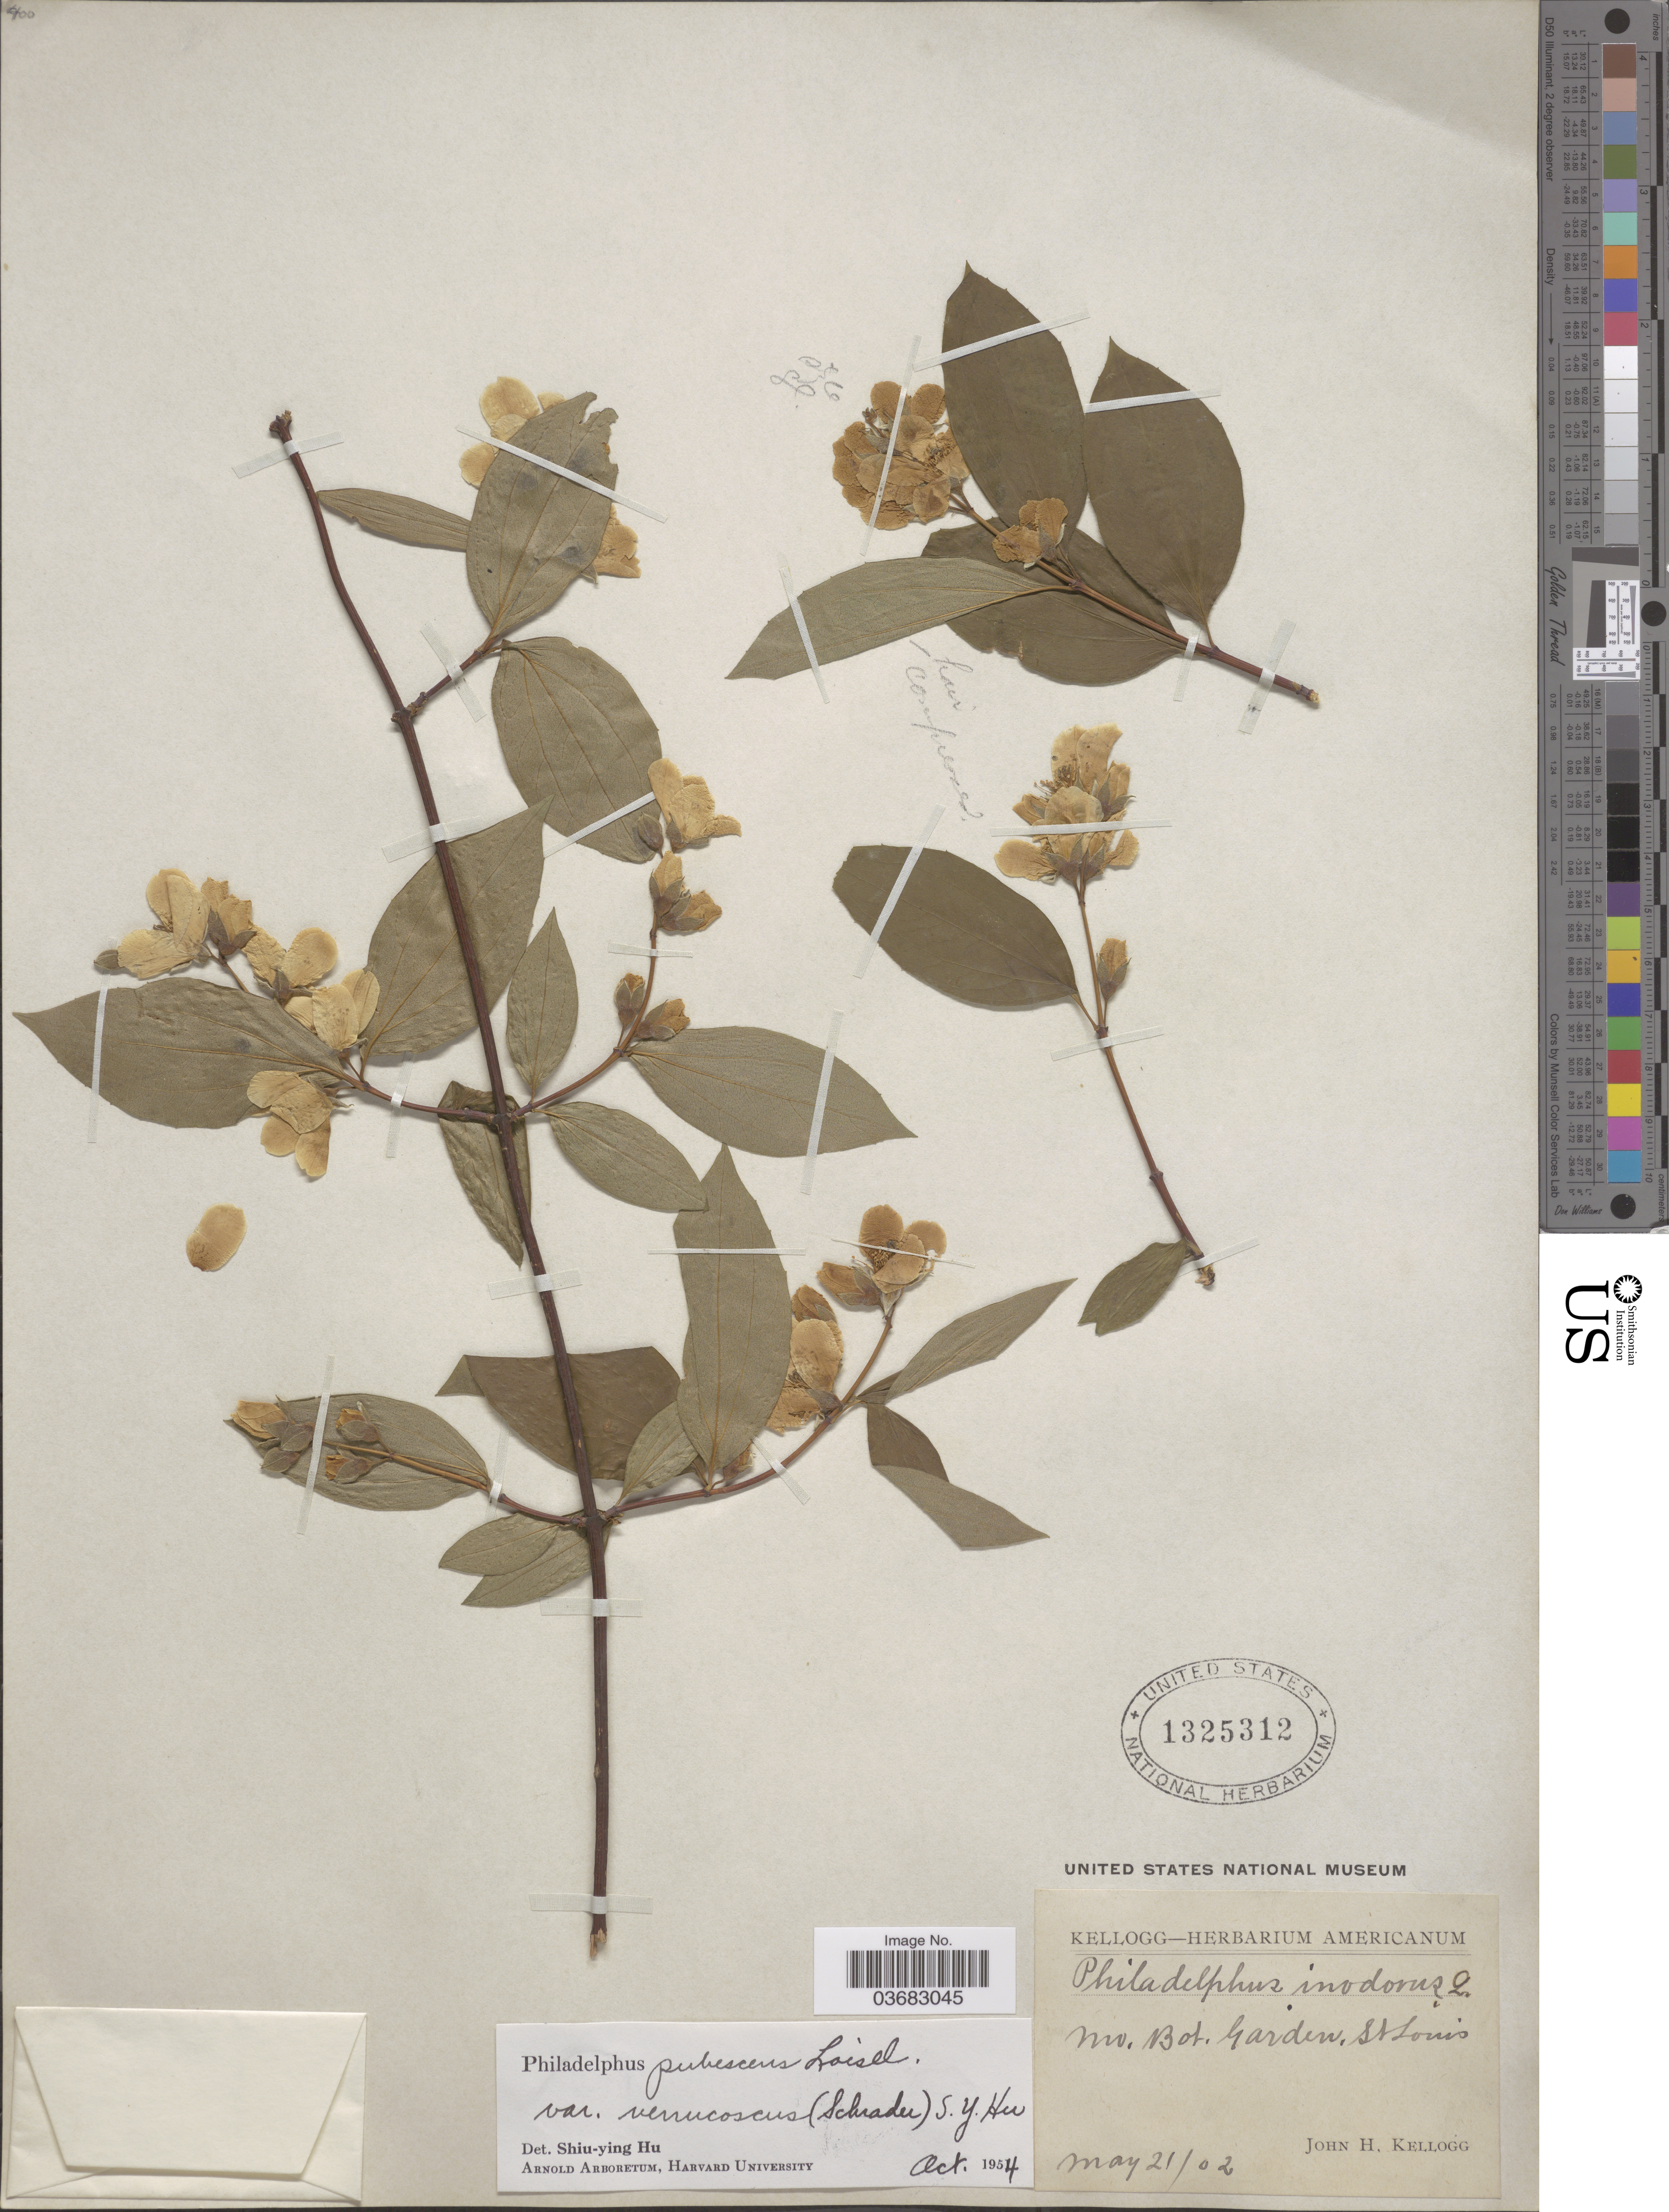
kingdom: Plantae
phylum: Tracheophyta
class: Magnoliopsida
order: Cornales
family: Hydrangeaceae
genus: Philadelphus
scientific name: Philadelphus pubescens var. verrucoscus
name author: (Schrad. ex DC.) S.Y. Hu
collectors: J. H. Kellogg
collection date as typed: Transcribed d/m/y: 21/5/2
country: United States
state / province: Missouri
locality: Mo. Bot. Garden, St. Louis.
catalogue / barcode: US 1325312